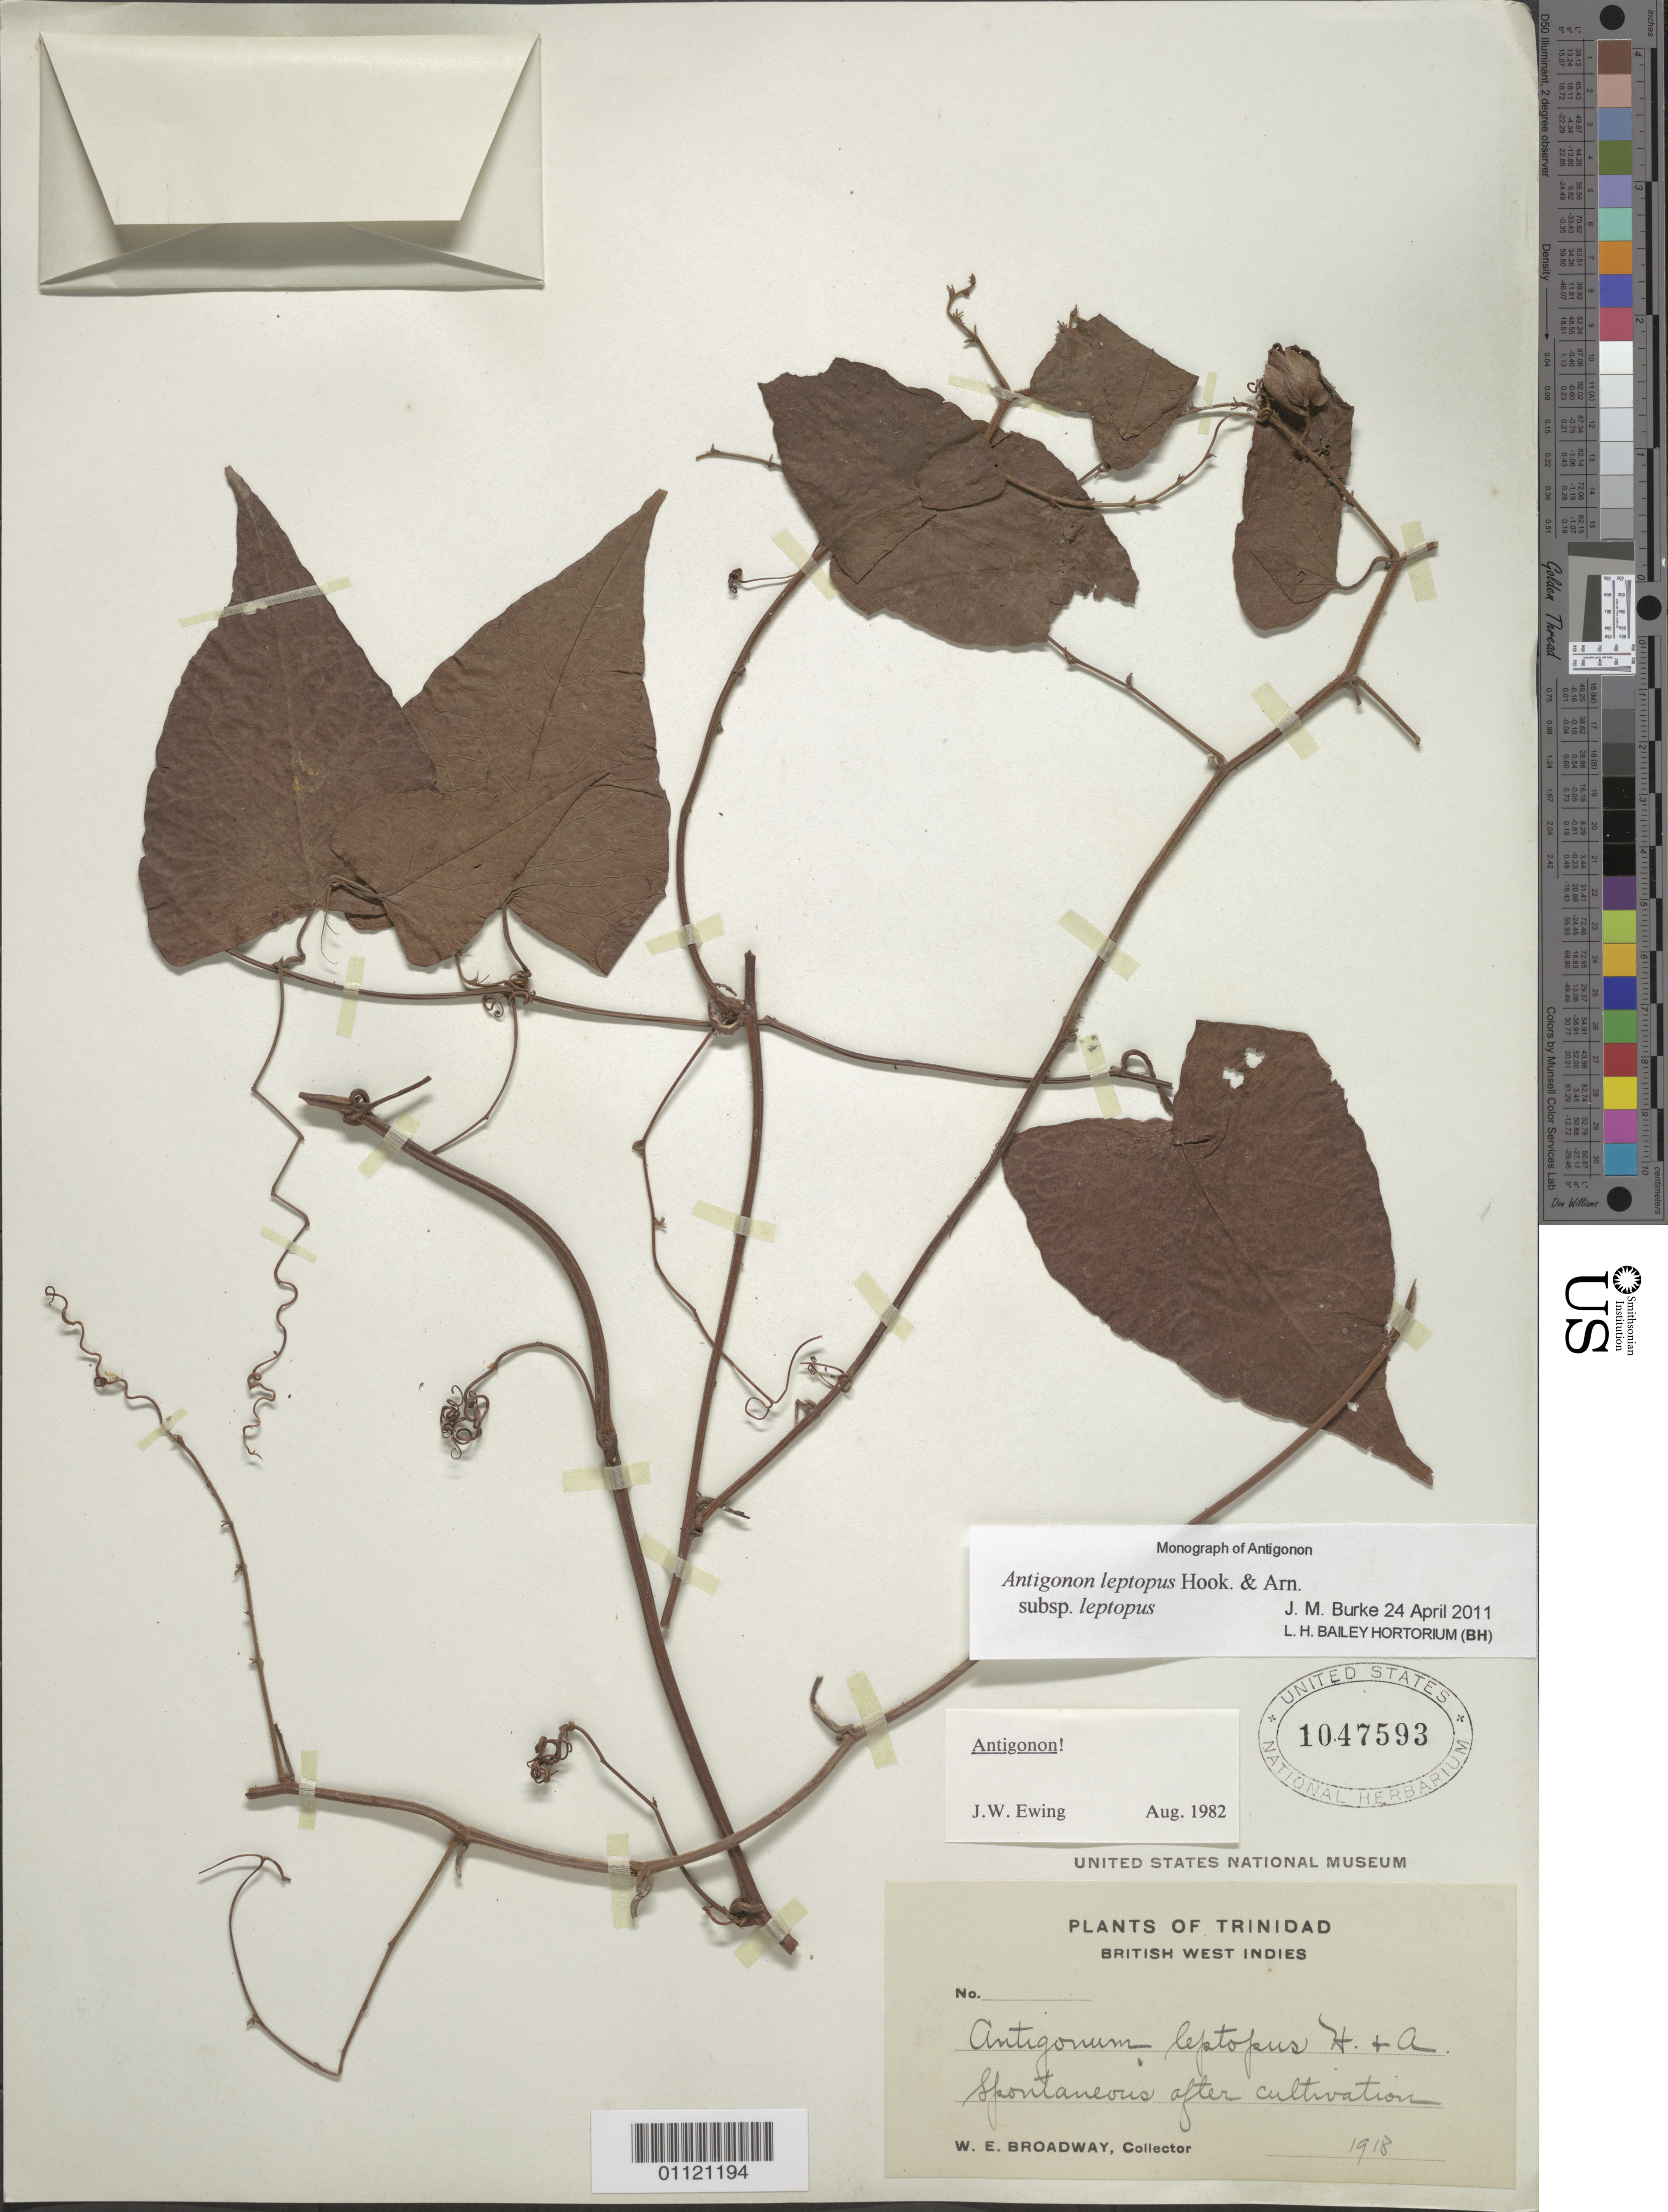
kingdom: Plantae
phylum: Tracheophyta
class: Magnoliopsida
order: Caryophyllales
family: Polygonaceae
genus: Antigonon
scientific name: Antigonon leptopus subsp. leptopus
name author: Hook. & Arn.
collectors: W. E. Broadway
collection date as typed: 01 Jan 1918 to 31 Dec 1918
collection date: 1918-01-01/1918-12-31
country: Trinidad and Tobago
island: Trinidad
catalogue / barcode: US 1047593